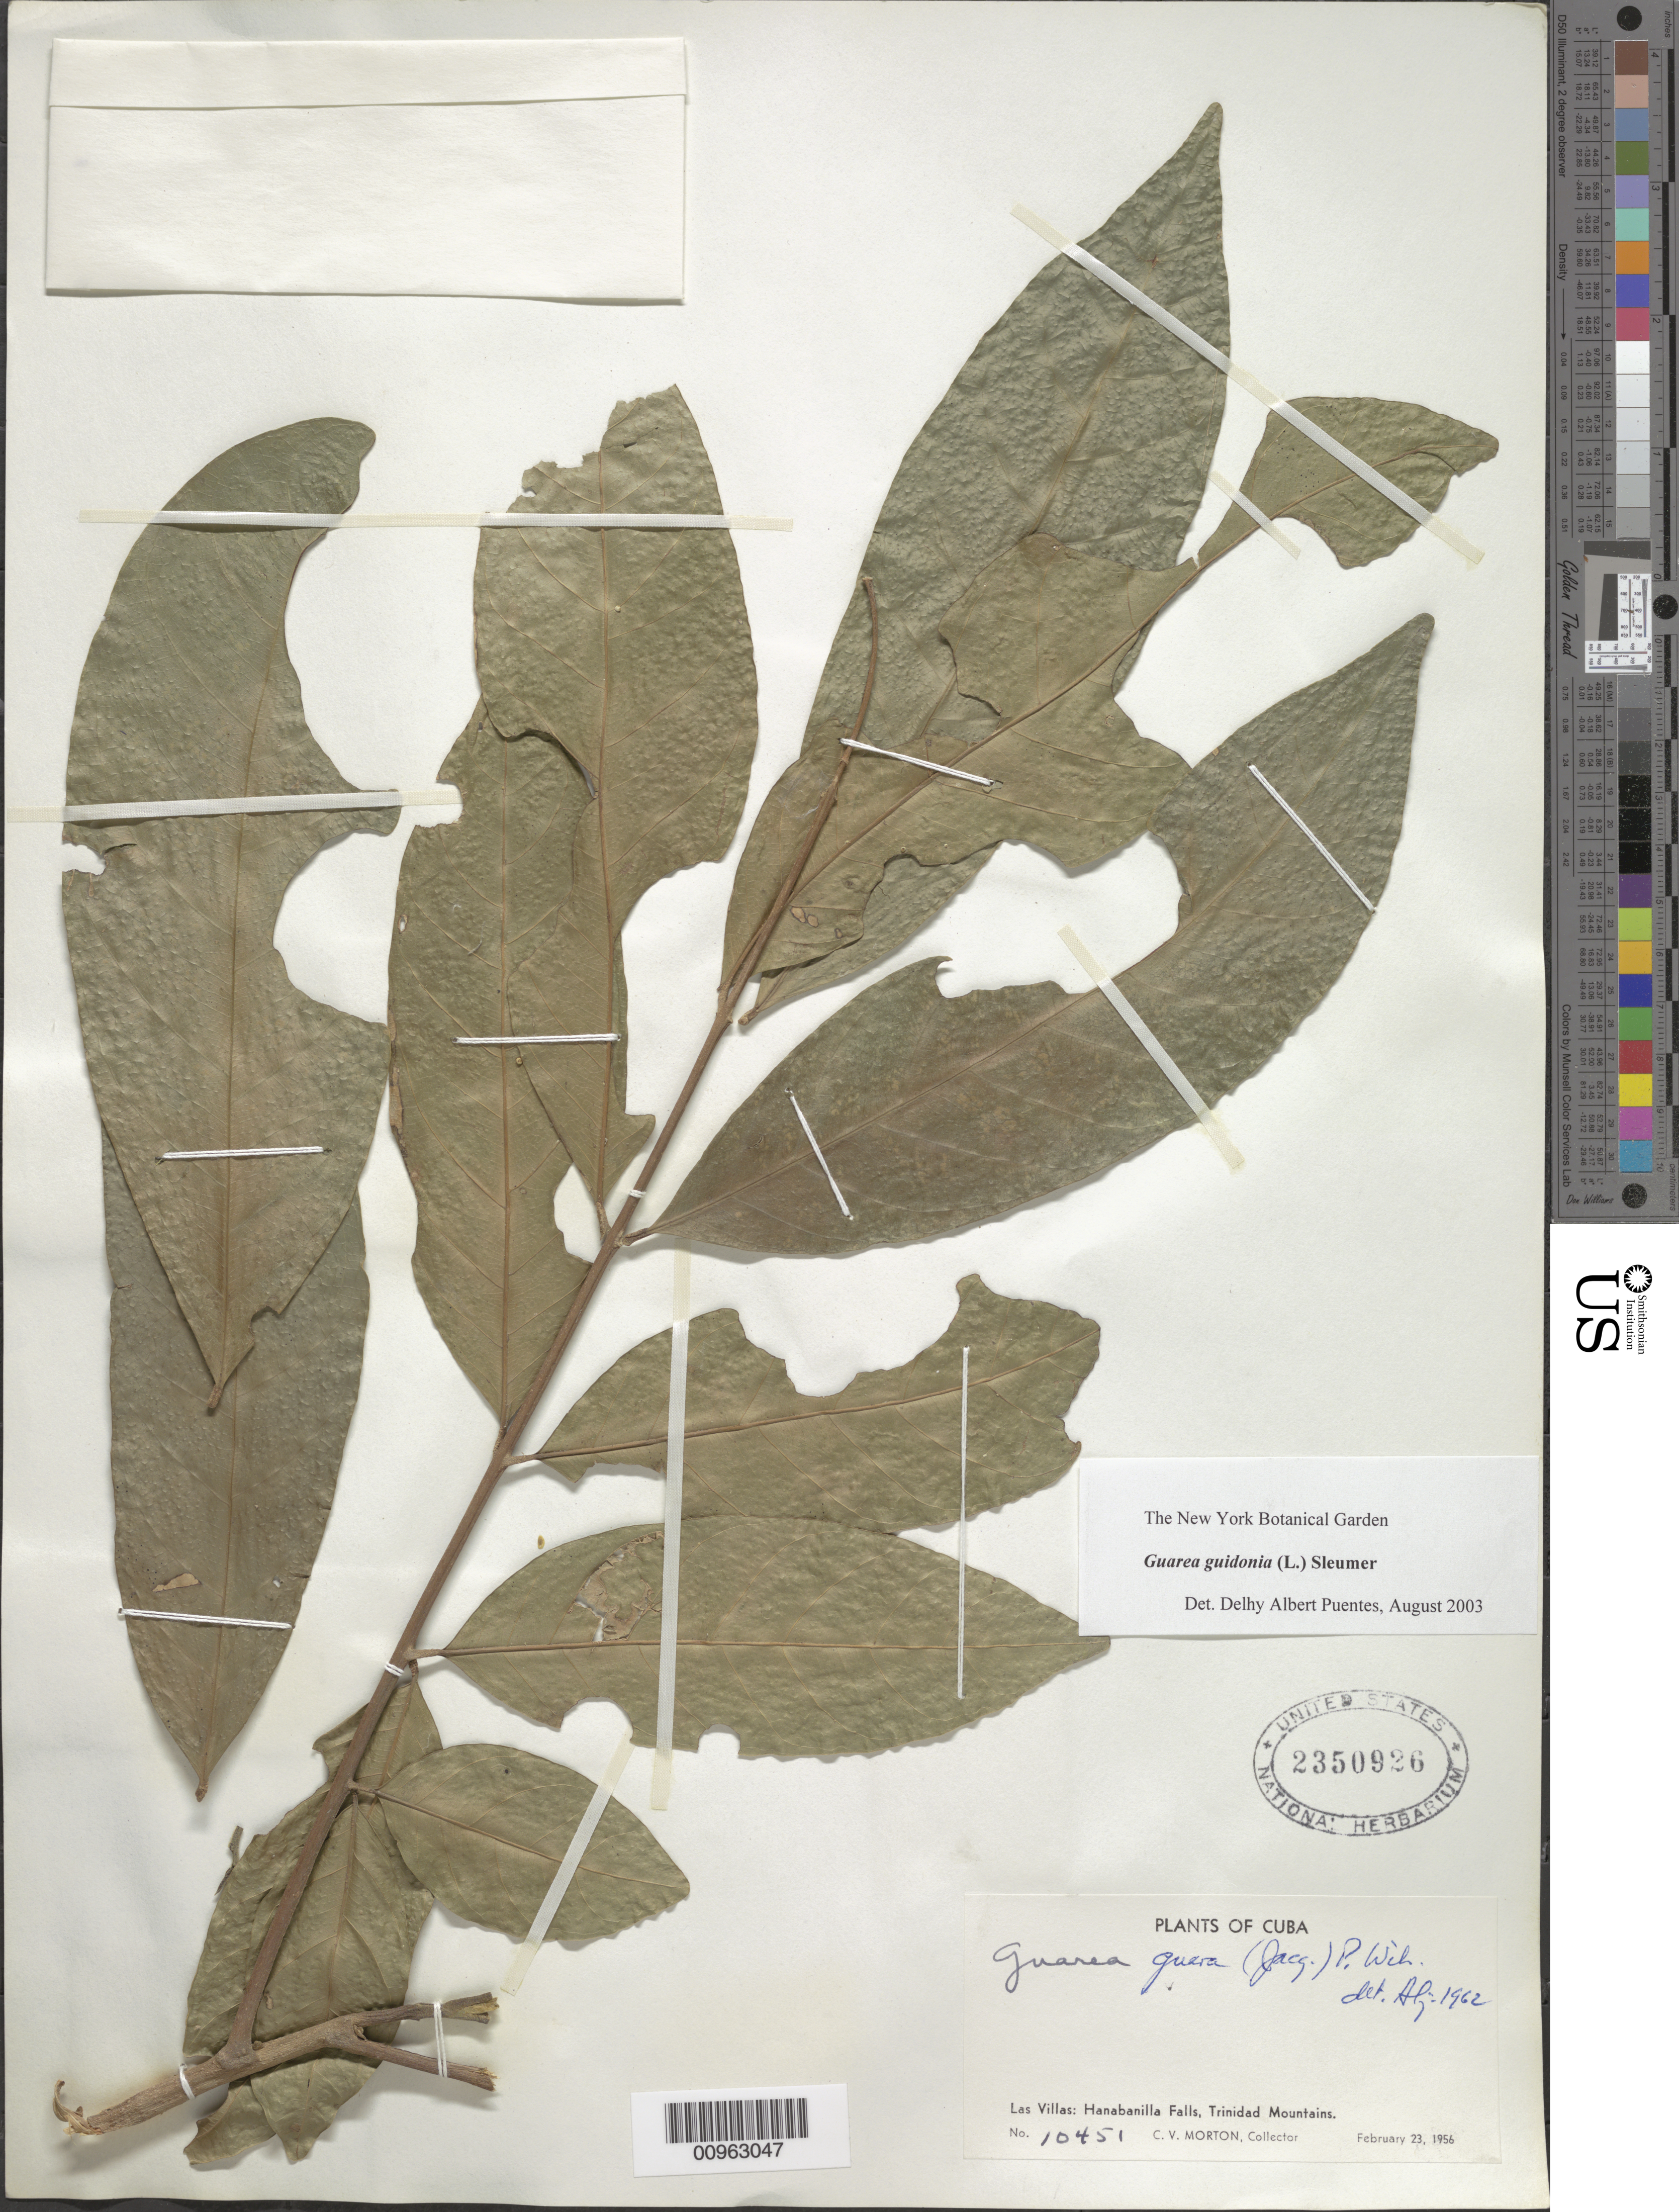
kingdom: Plantae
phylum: Tracheophyta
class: Magnoliopsida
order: Sapindales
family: Meliaceae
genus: Guarea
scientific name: Guarea guidonia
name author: (L.) Sleumer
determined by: Puentes, D. A.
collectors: C. V. Morton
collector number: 10451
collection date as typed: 23 Feb 1956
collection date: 1956-02-23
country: Cuba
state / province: Las Villas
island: Cuba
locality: Hanabanilla Falls, Trinidad Mountains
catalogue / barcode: US 2350926